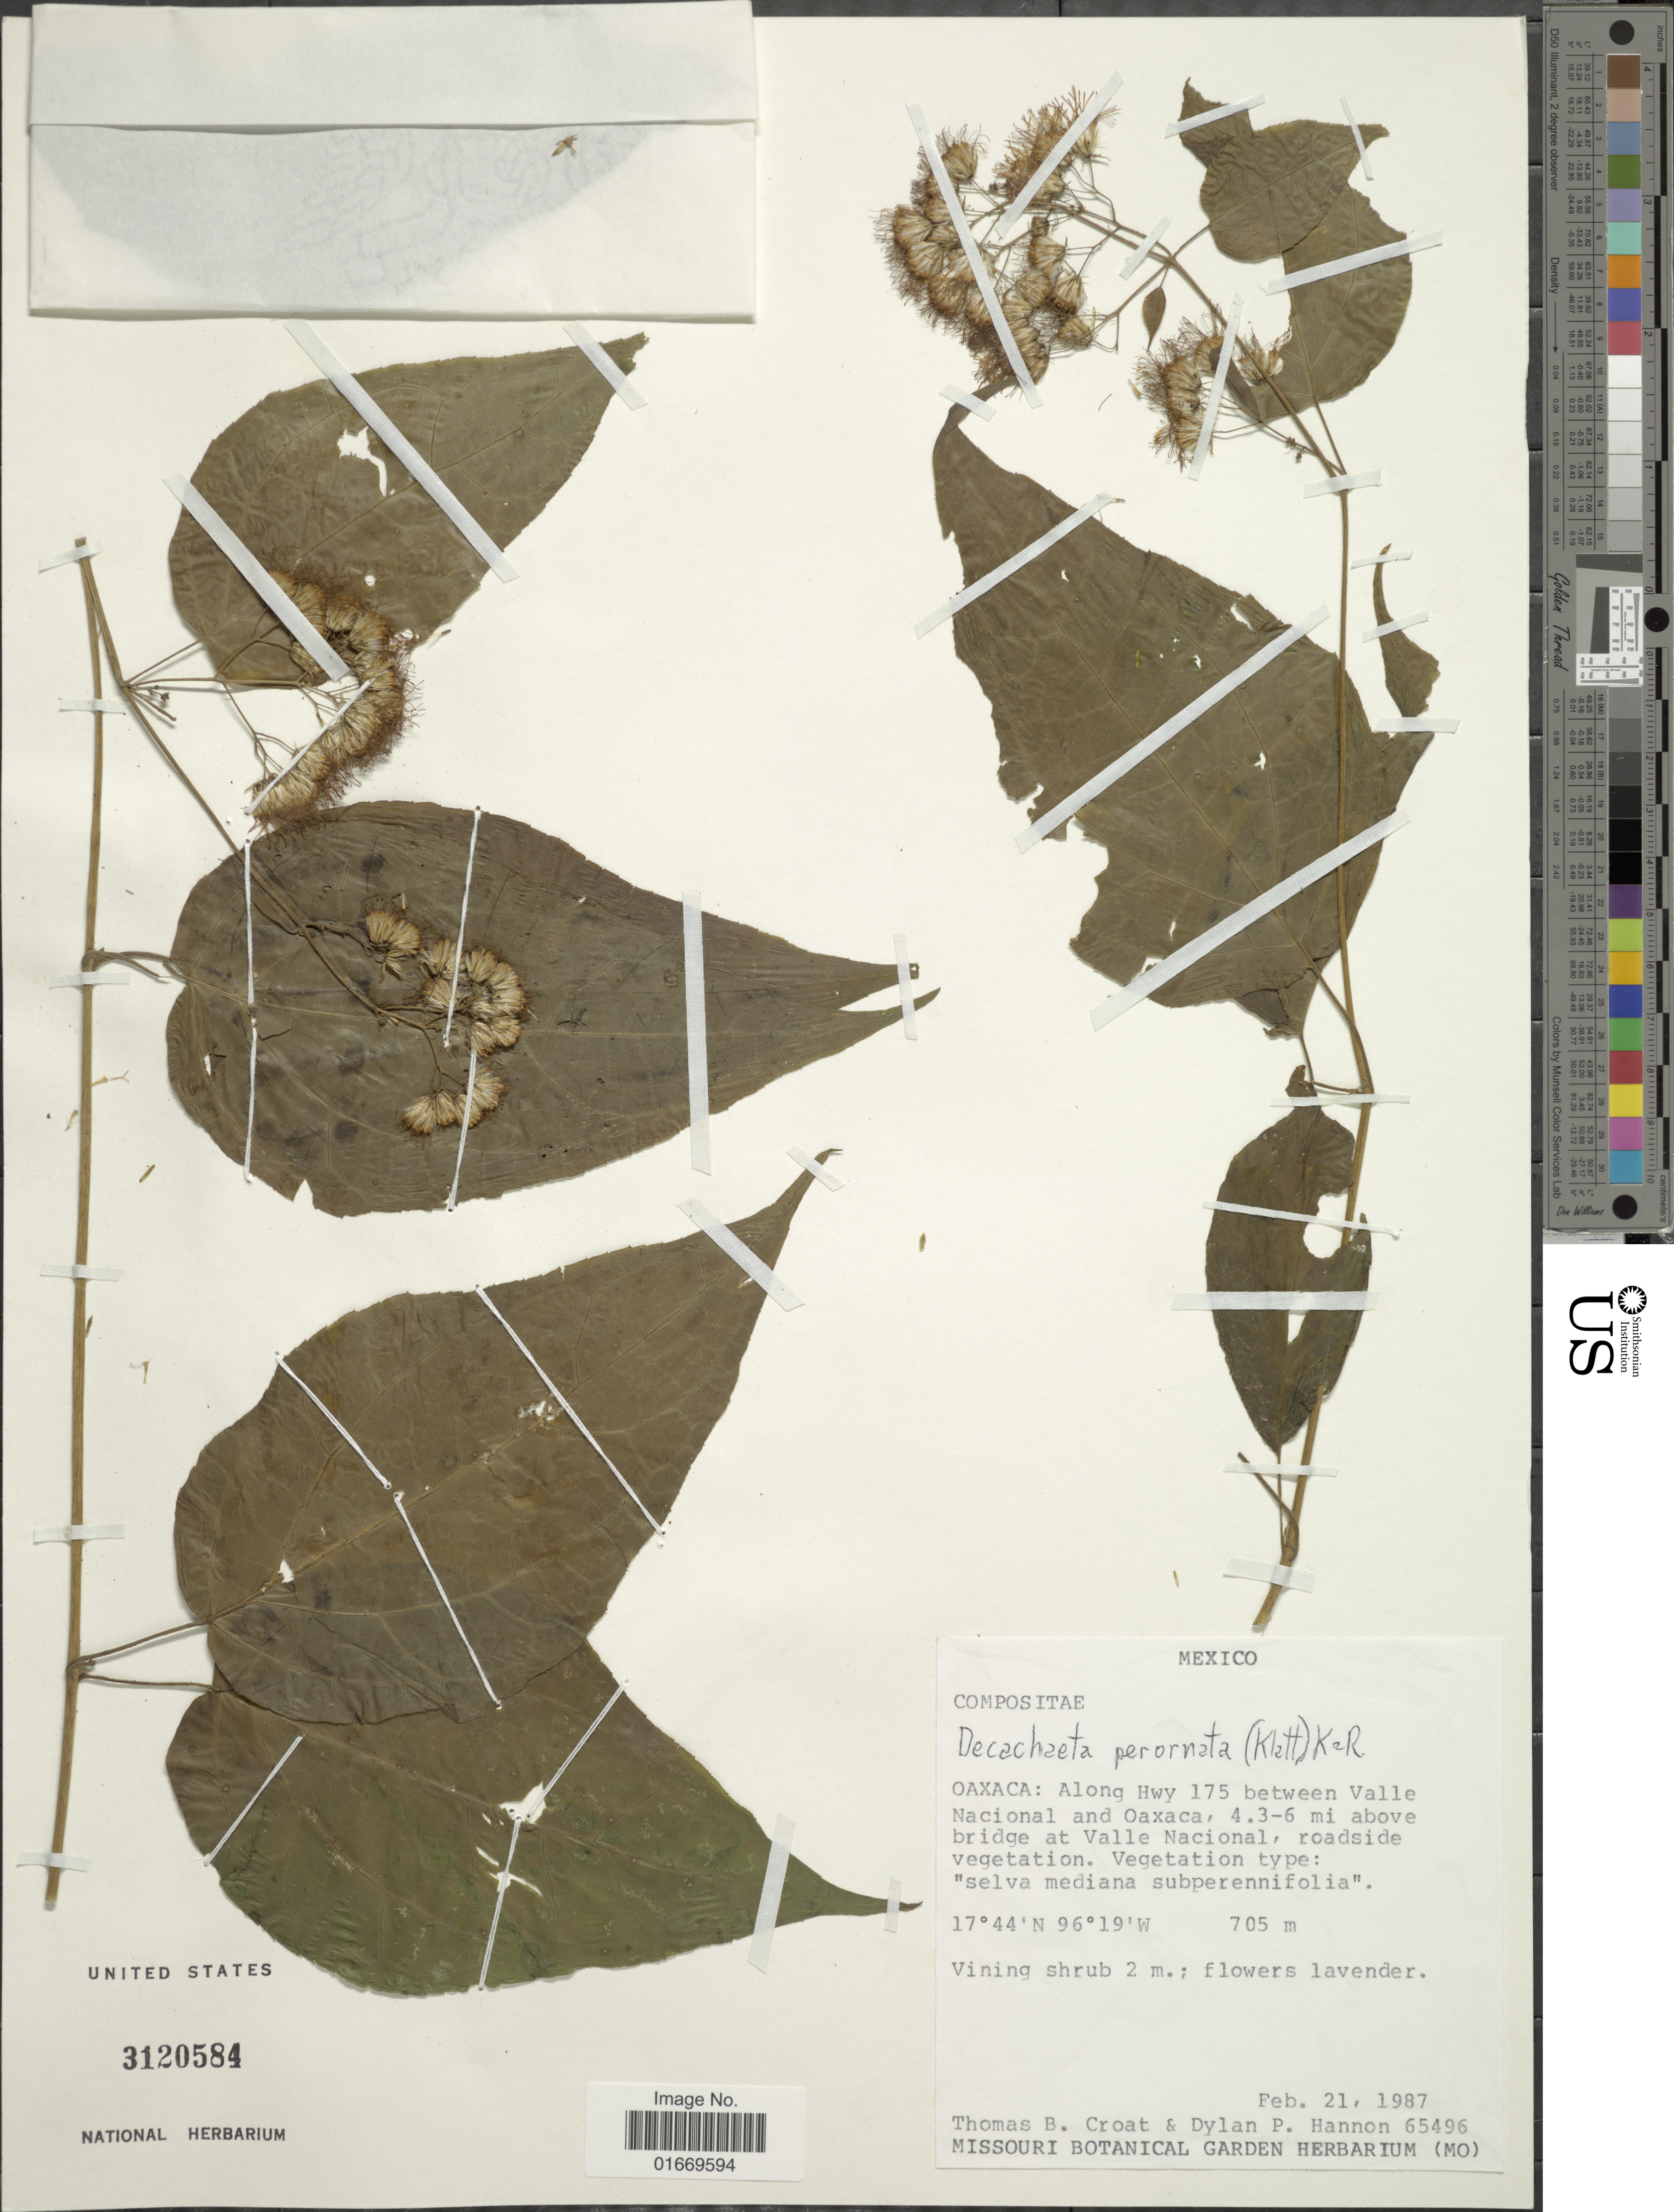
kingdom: Plantae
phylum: Tracheophyta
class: Magnoliopsida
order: Asterales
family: Asteraceae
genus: Decachaeta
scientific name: Decachaeta perornata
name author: (Klatt) R.M. King & H. Rob.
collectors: T. B. Croat & D. Hannon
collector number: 65496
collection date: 1987-02-21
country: Mexico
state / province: Oaxaca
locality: Mexico. Oaxaca: Along Hwy 175 between Valle Nacional and Oaxaca, 4.3-6 mi above bridge at Valle Nacional, roadside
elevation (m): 705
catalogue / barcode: US 3120584